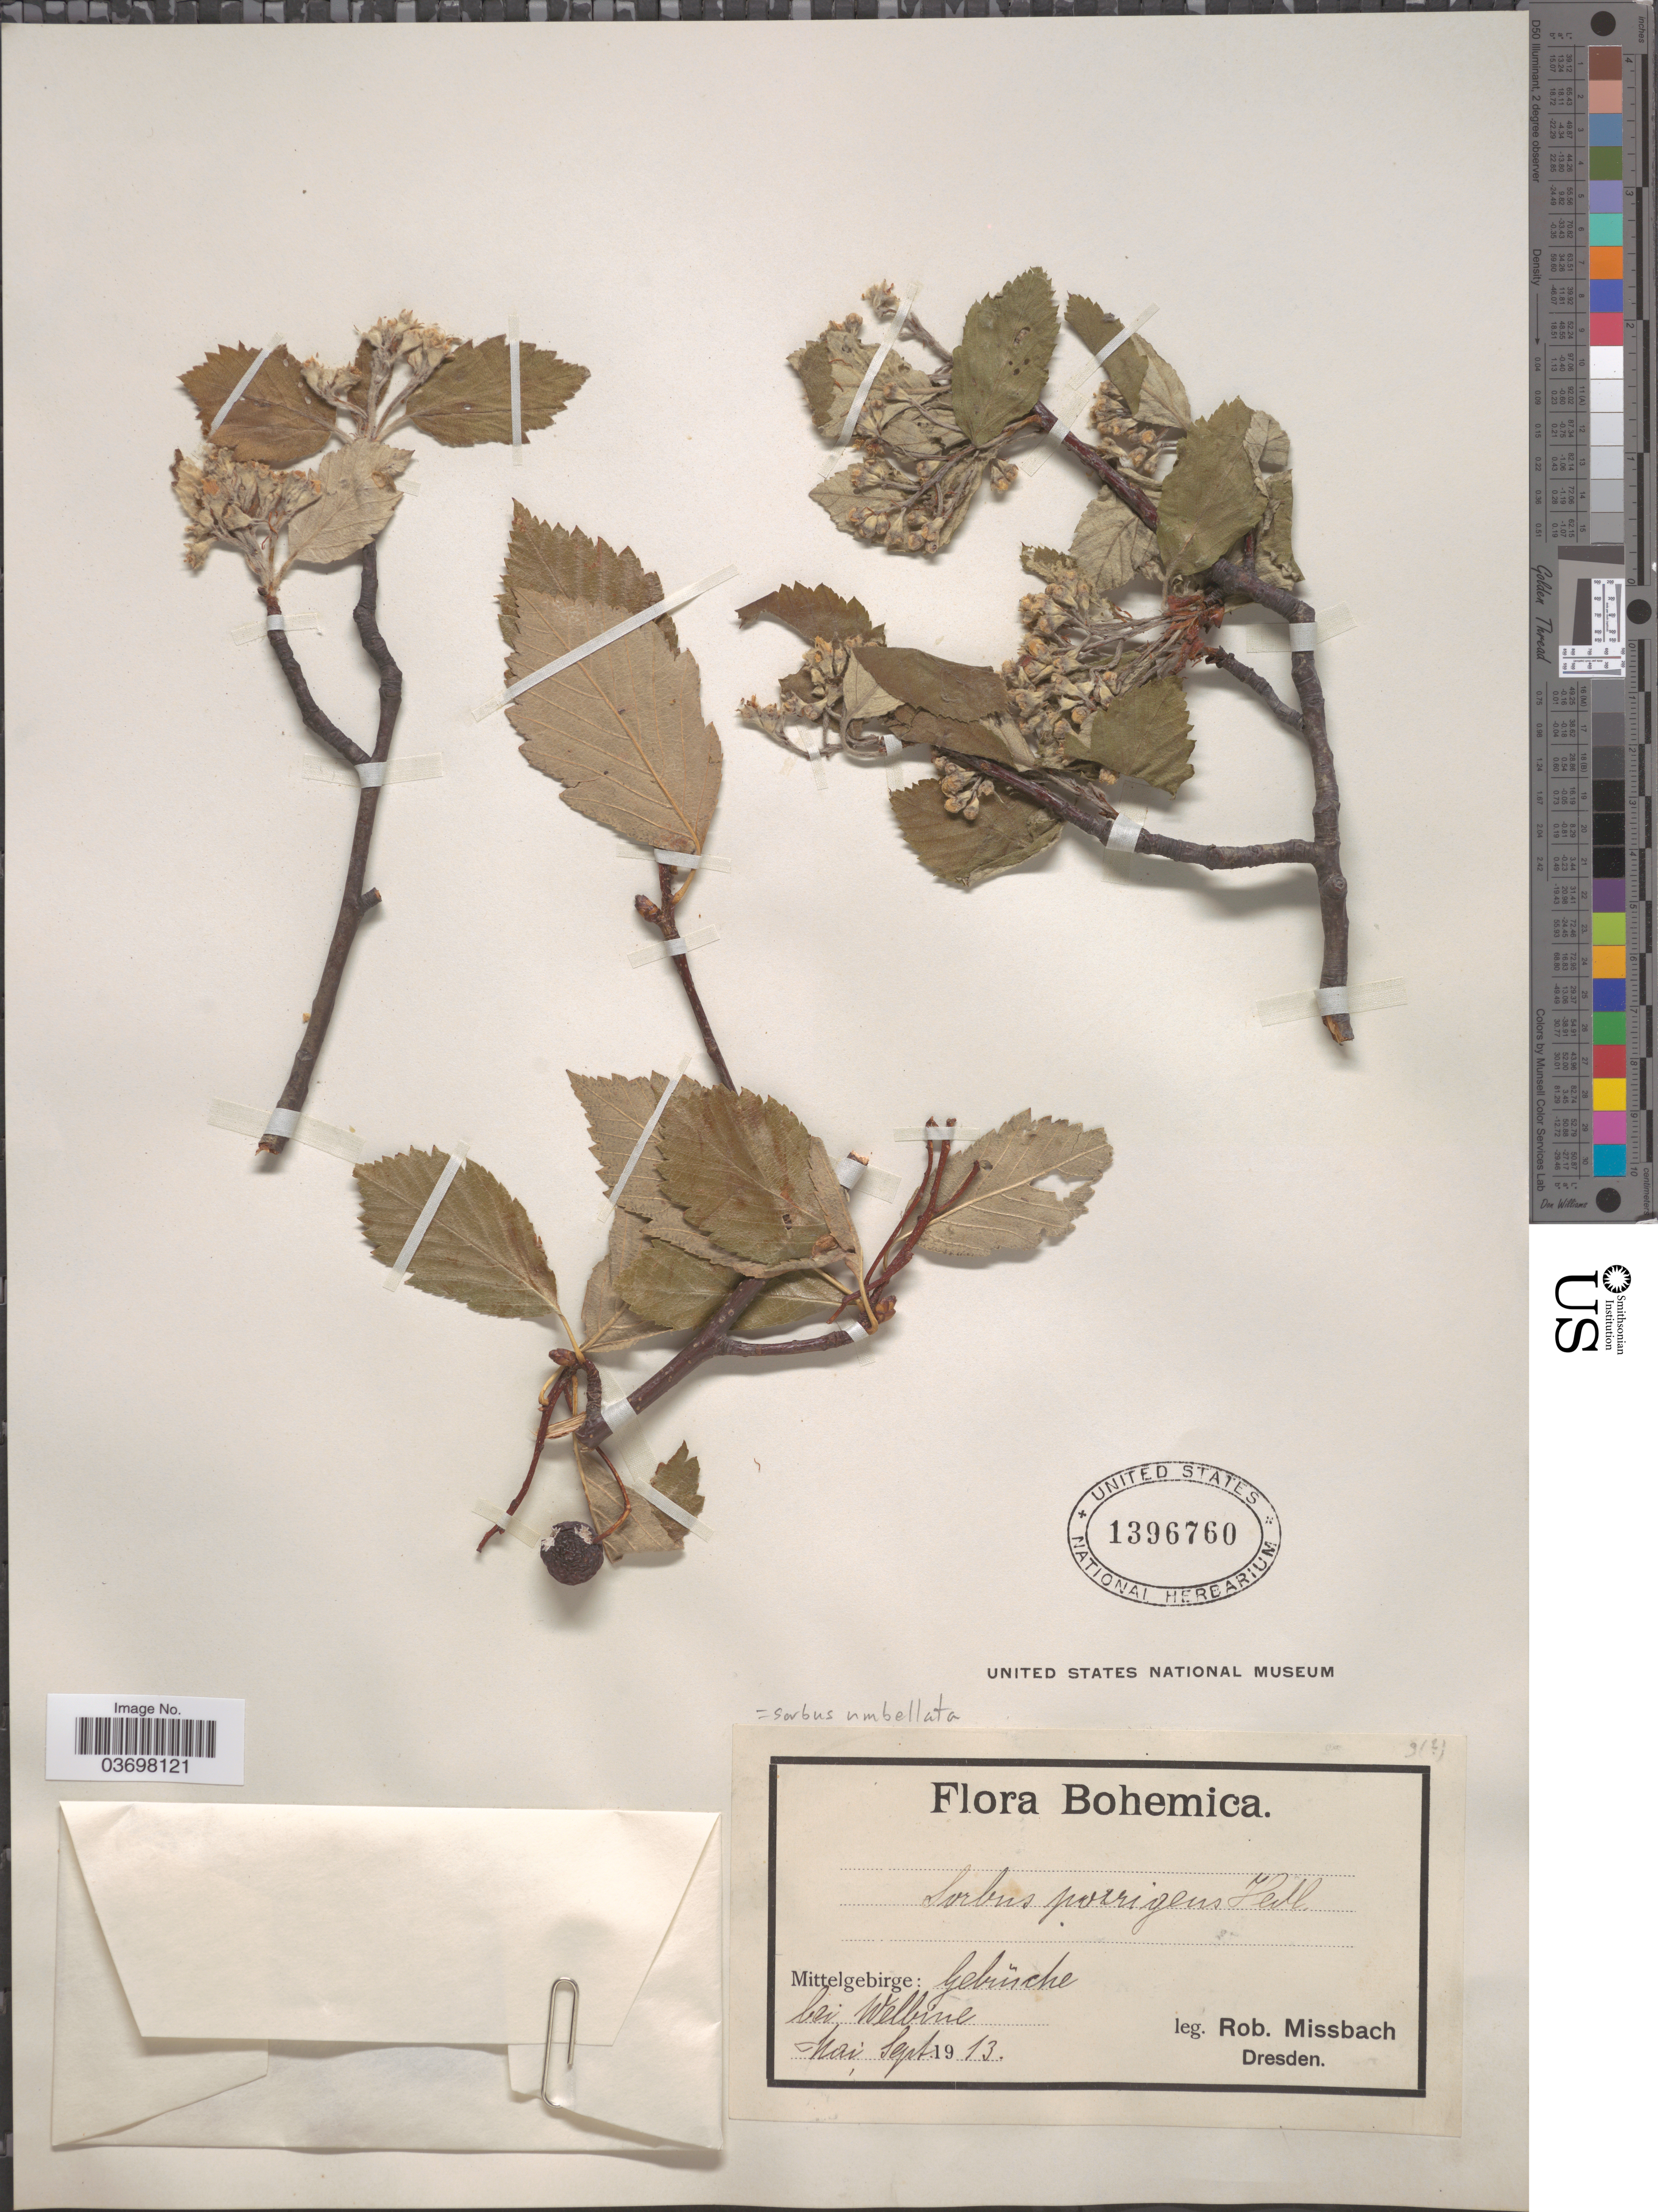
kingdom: Plantae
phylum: Tracheophyta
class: Magnoliopsida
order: Rosales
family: Rosaceae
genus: Sorbus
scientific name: Sorbus umbellata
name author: (Desf.) Fritsch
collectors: R. Missbach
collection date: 1913-05/1913-09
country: Czechia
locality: Bohemica. Mittelgebirge: Gebüsche bei Welbine.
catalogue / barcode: US 1396760